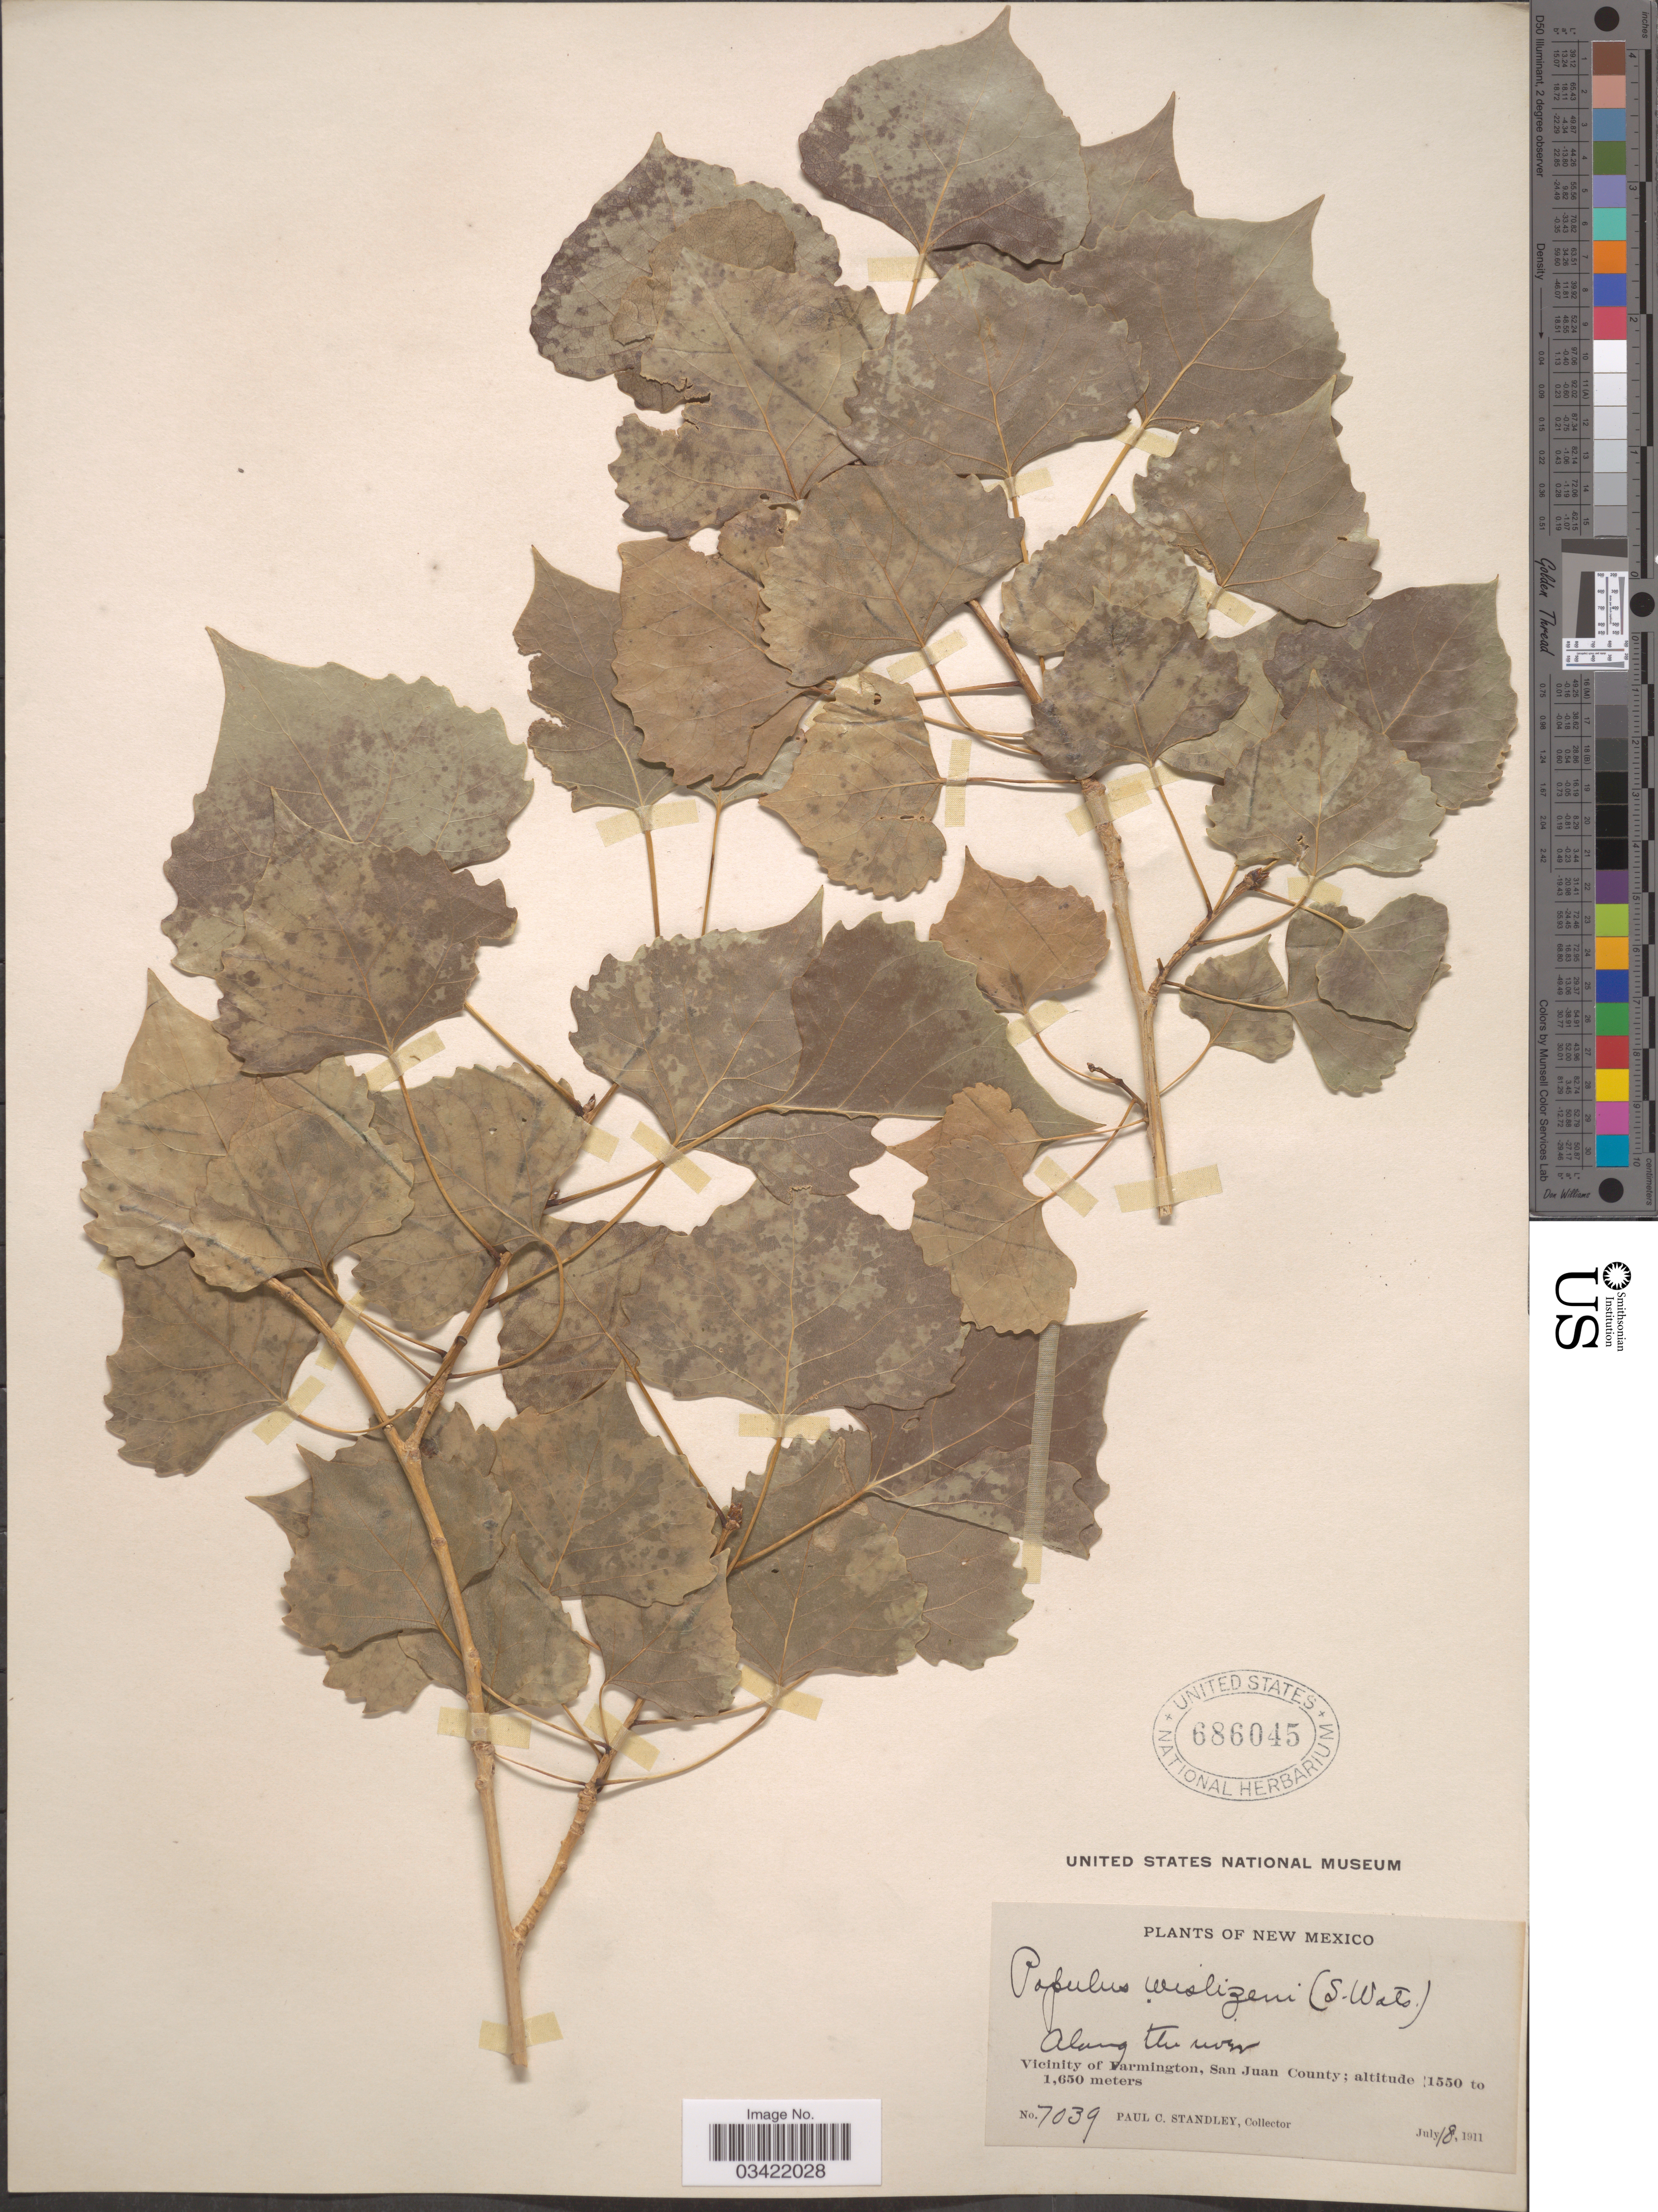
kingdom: Plantae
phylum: Tracheophyta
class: Magnoliopsida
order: Malpighiales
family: Salicaceae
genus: Populus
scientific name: Populus deltoides subsp. wislizeni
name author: (S. Watson) Eckenw.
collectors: P. C. Standley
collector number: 7039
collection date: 1911-07-18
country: United States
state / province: New Mexico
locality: Along the river. Vicinity of Farmington, San Juan County.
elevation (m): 1550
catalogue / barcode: US 686045